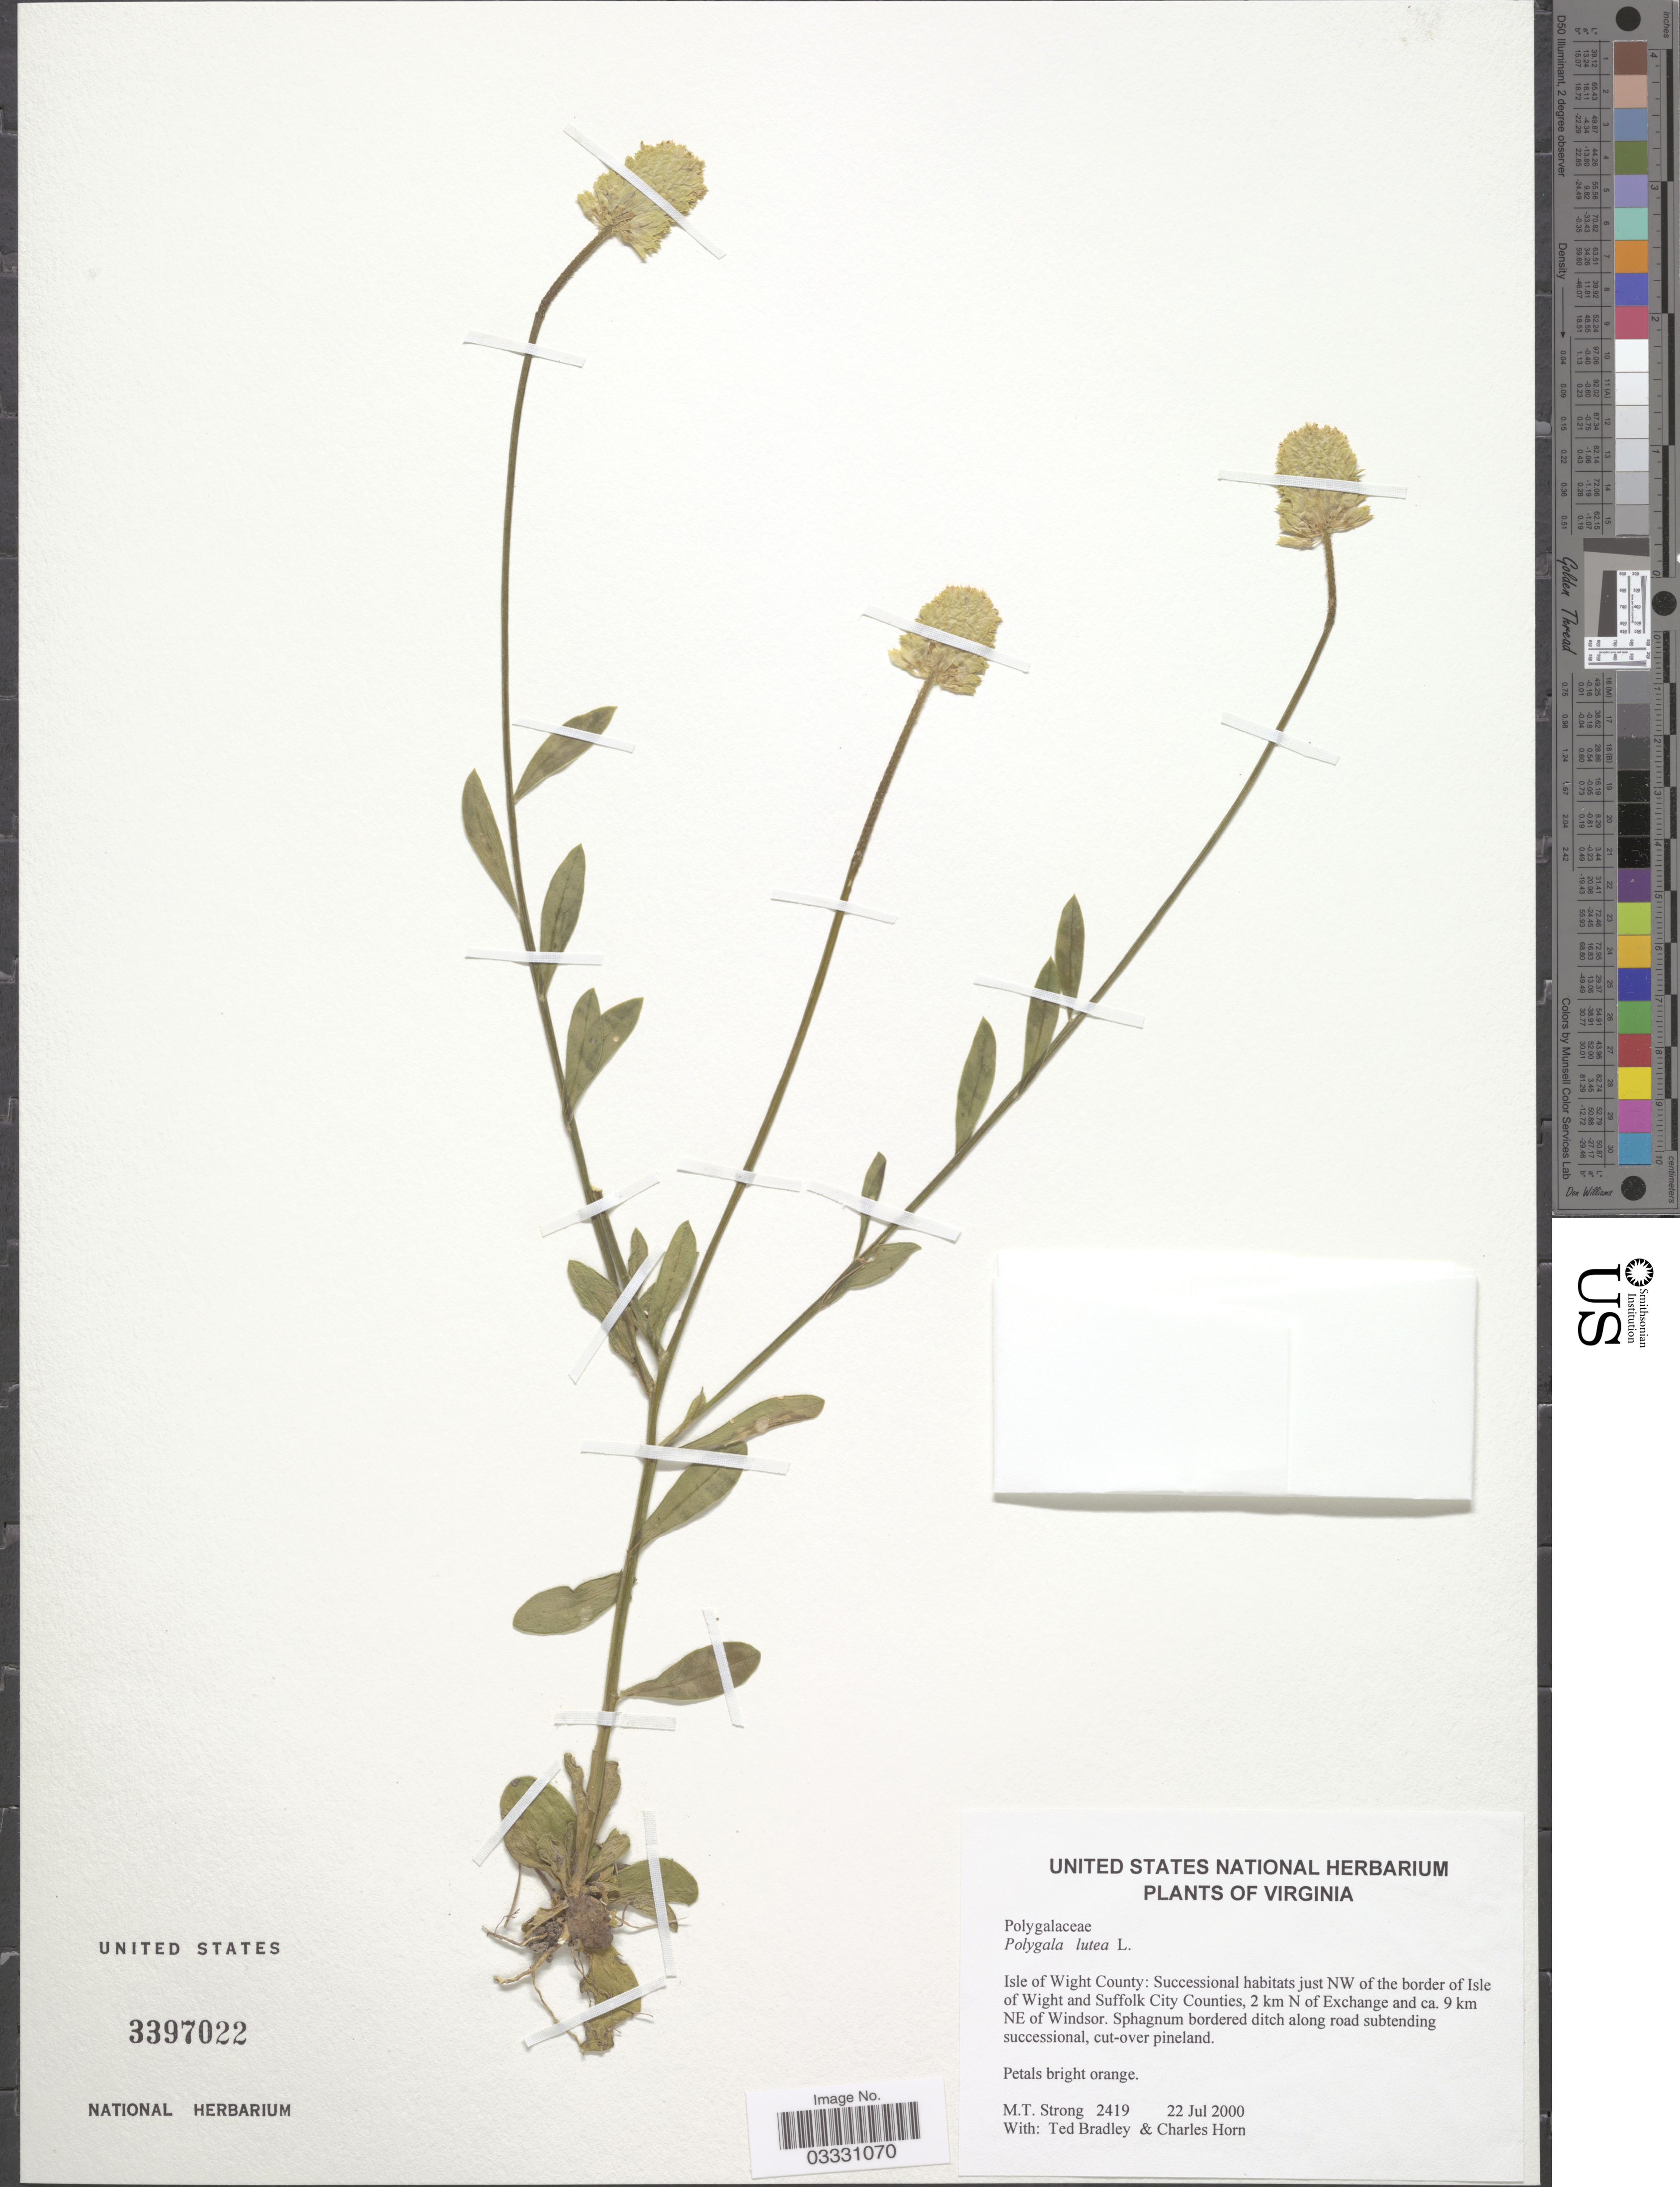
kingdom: Plantae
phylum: Tracheophyta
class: Magnoliopsida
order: Fabales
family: Polygalaceae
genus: Polygala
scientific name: Polygala lutea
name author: L.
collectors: M. T. Strong, T. Bradley & C. Horn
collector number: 2419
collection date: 2000-07-22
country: United States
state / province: Virginia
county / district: Isle of Wight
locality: Isle of Wight County: Successional habitats just NW of the border of Isle of Wight and Suffolk City Counties, 2 km N of Exchange and ca. 9 km NE of Windsor.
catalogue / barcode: US 3397022